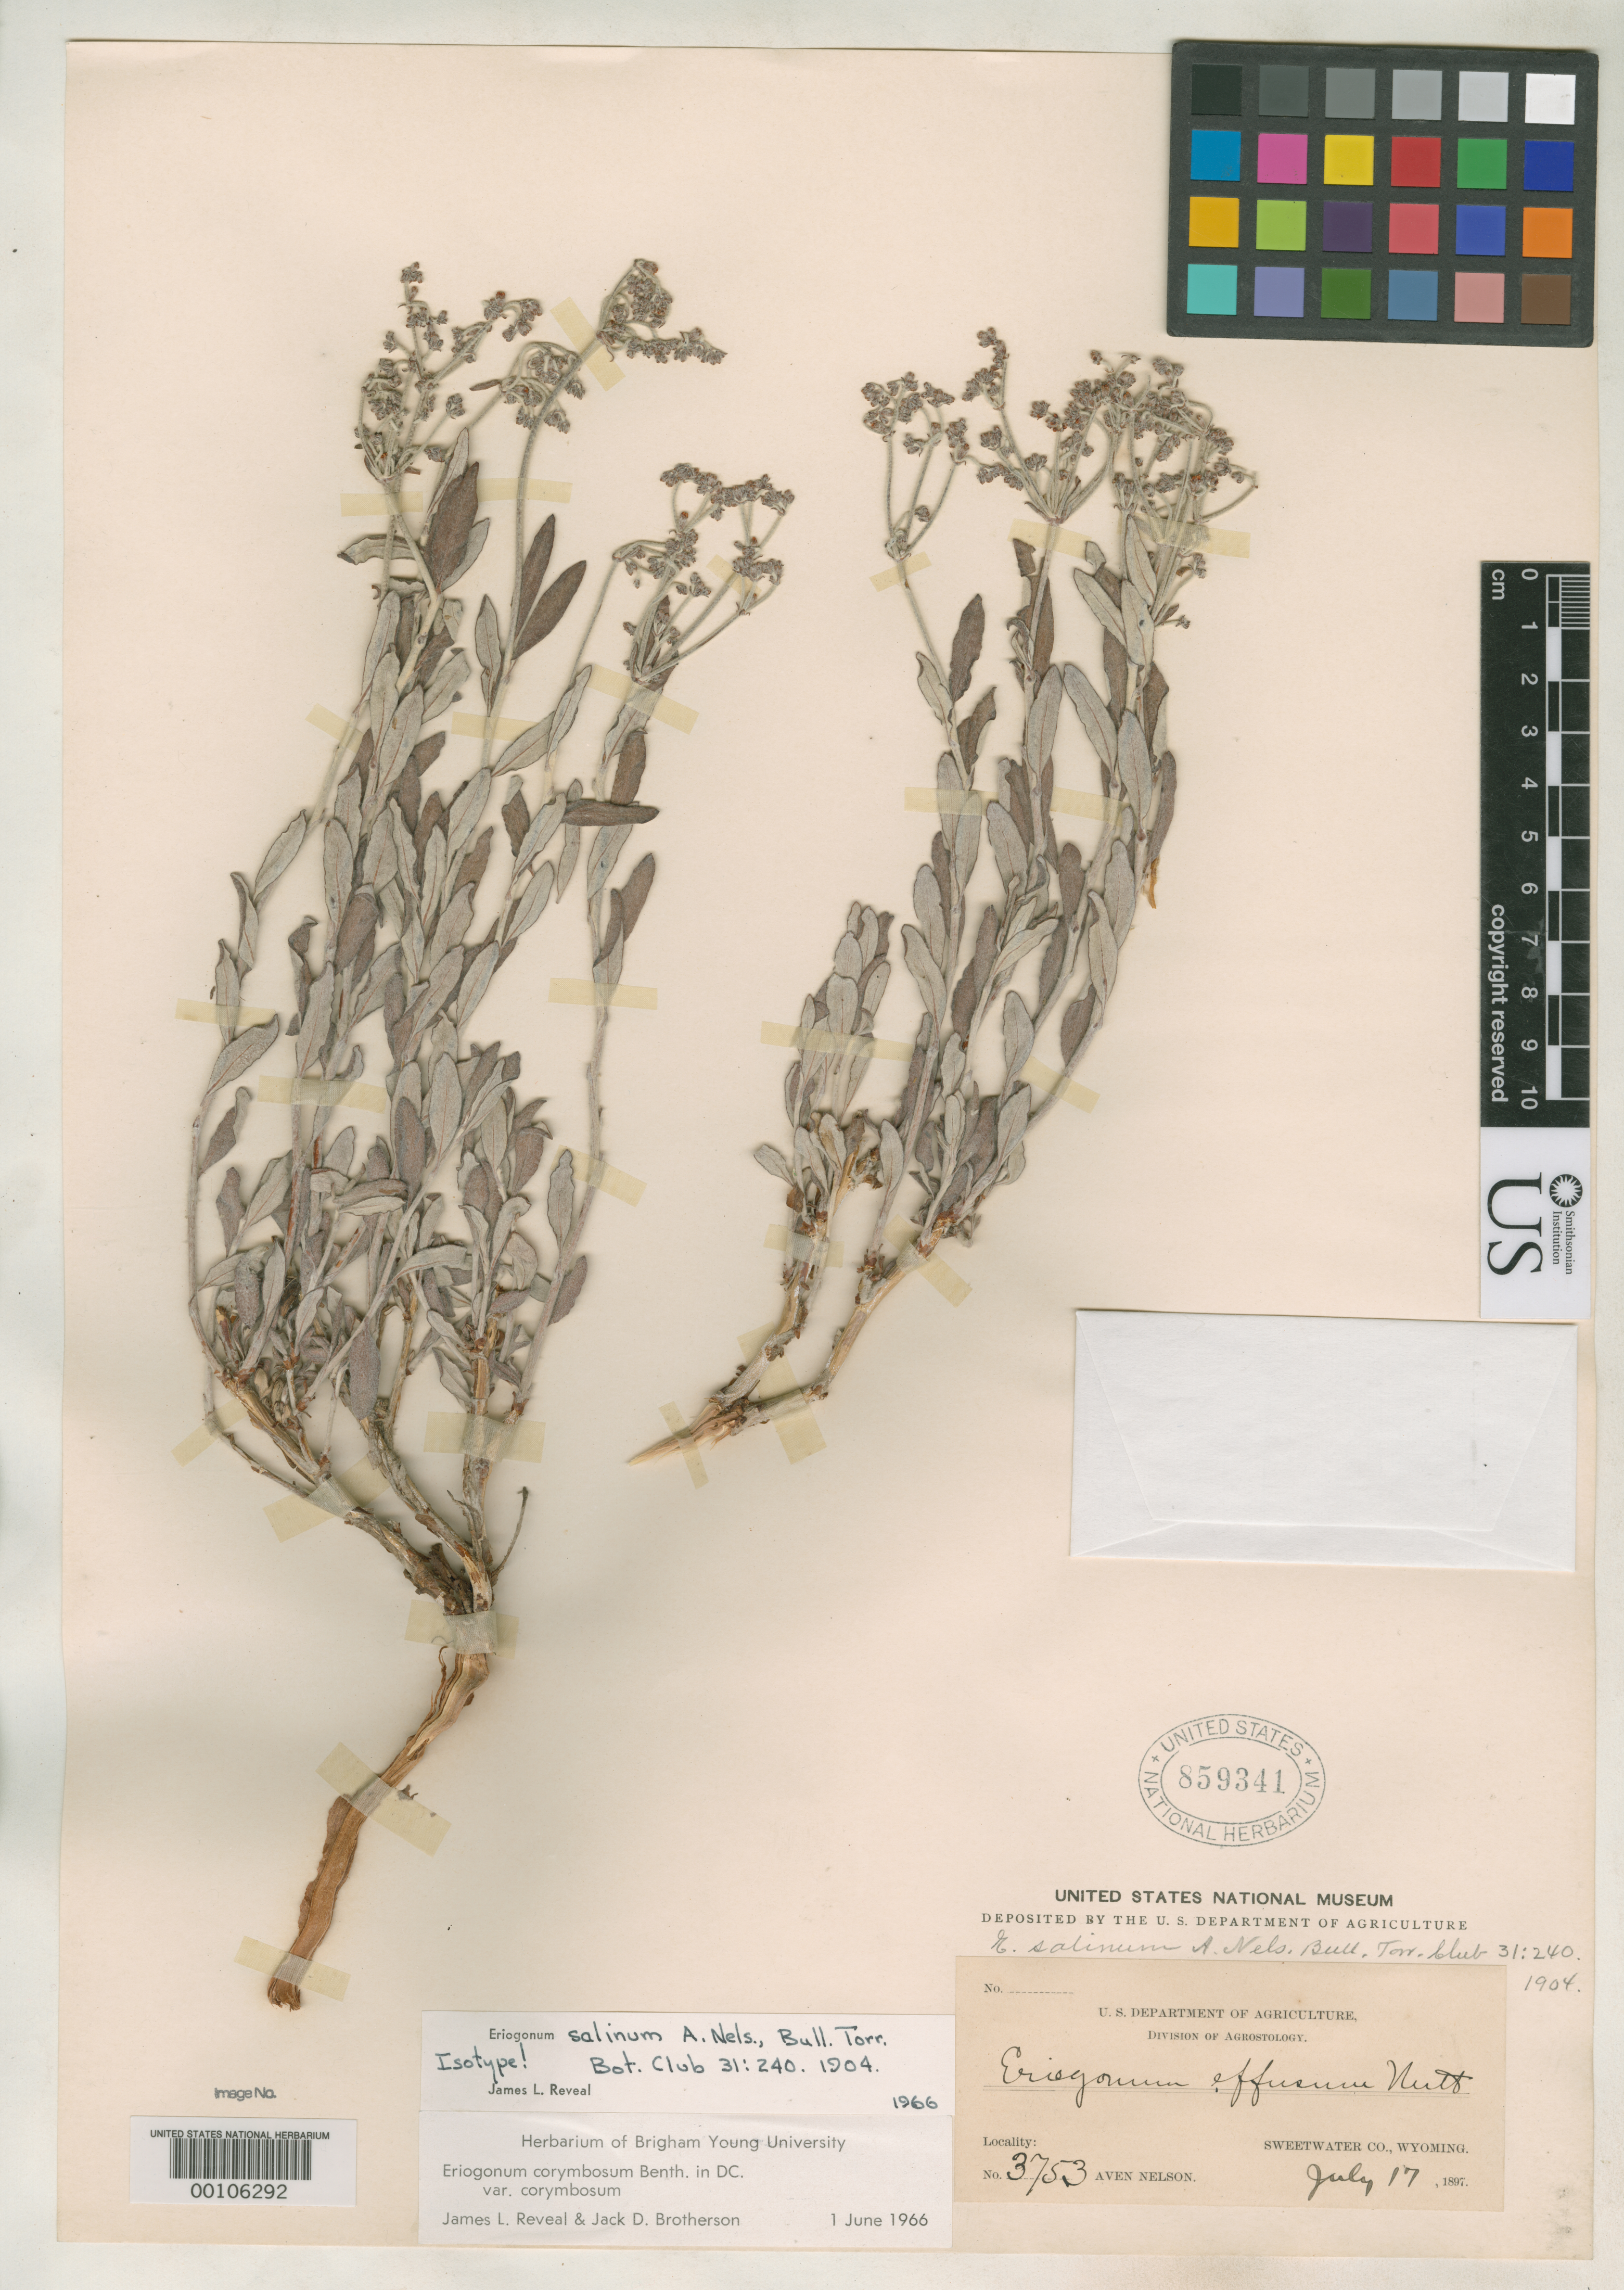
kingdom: Plantae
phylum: Tracheophyta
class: Magnoliopsida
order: Caryophyllales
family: Polygonaceae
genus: Eriogonum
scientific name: Eriogonum salinum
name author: A. Nelson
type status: Isotype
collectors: A. Nelson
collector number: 3753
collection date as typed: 17 Jul 1897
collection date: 1897-07-17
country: United States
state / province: Wyoming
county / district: Sweetwater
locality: Salt Well Creek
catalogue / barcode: US 859341